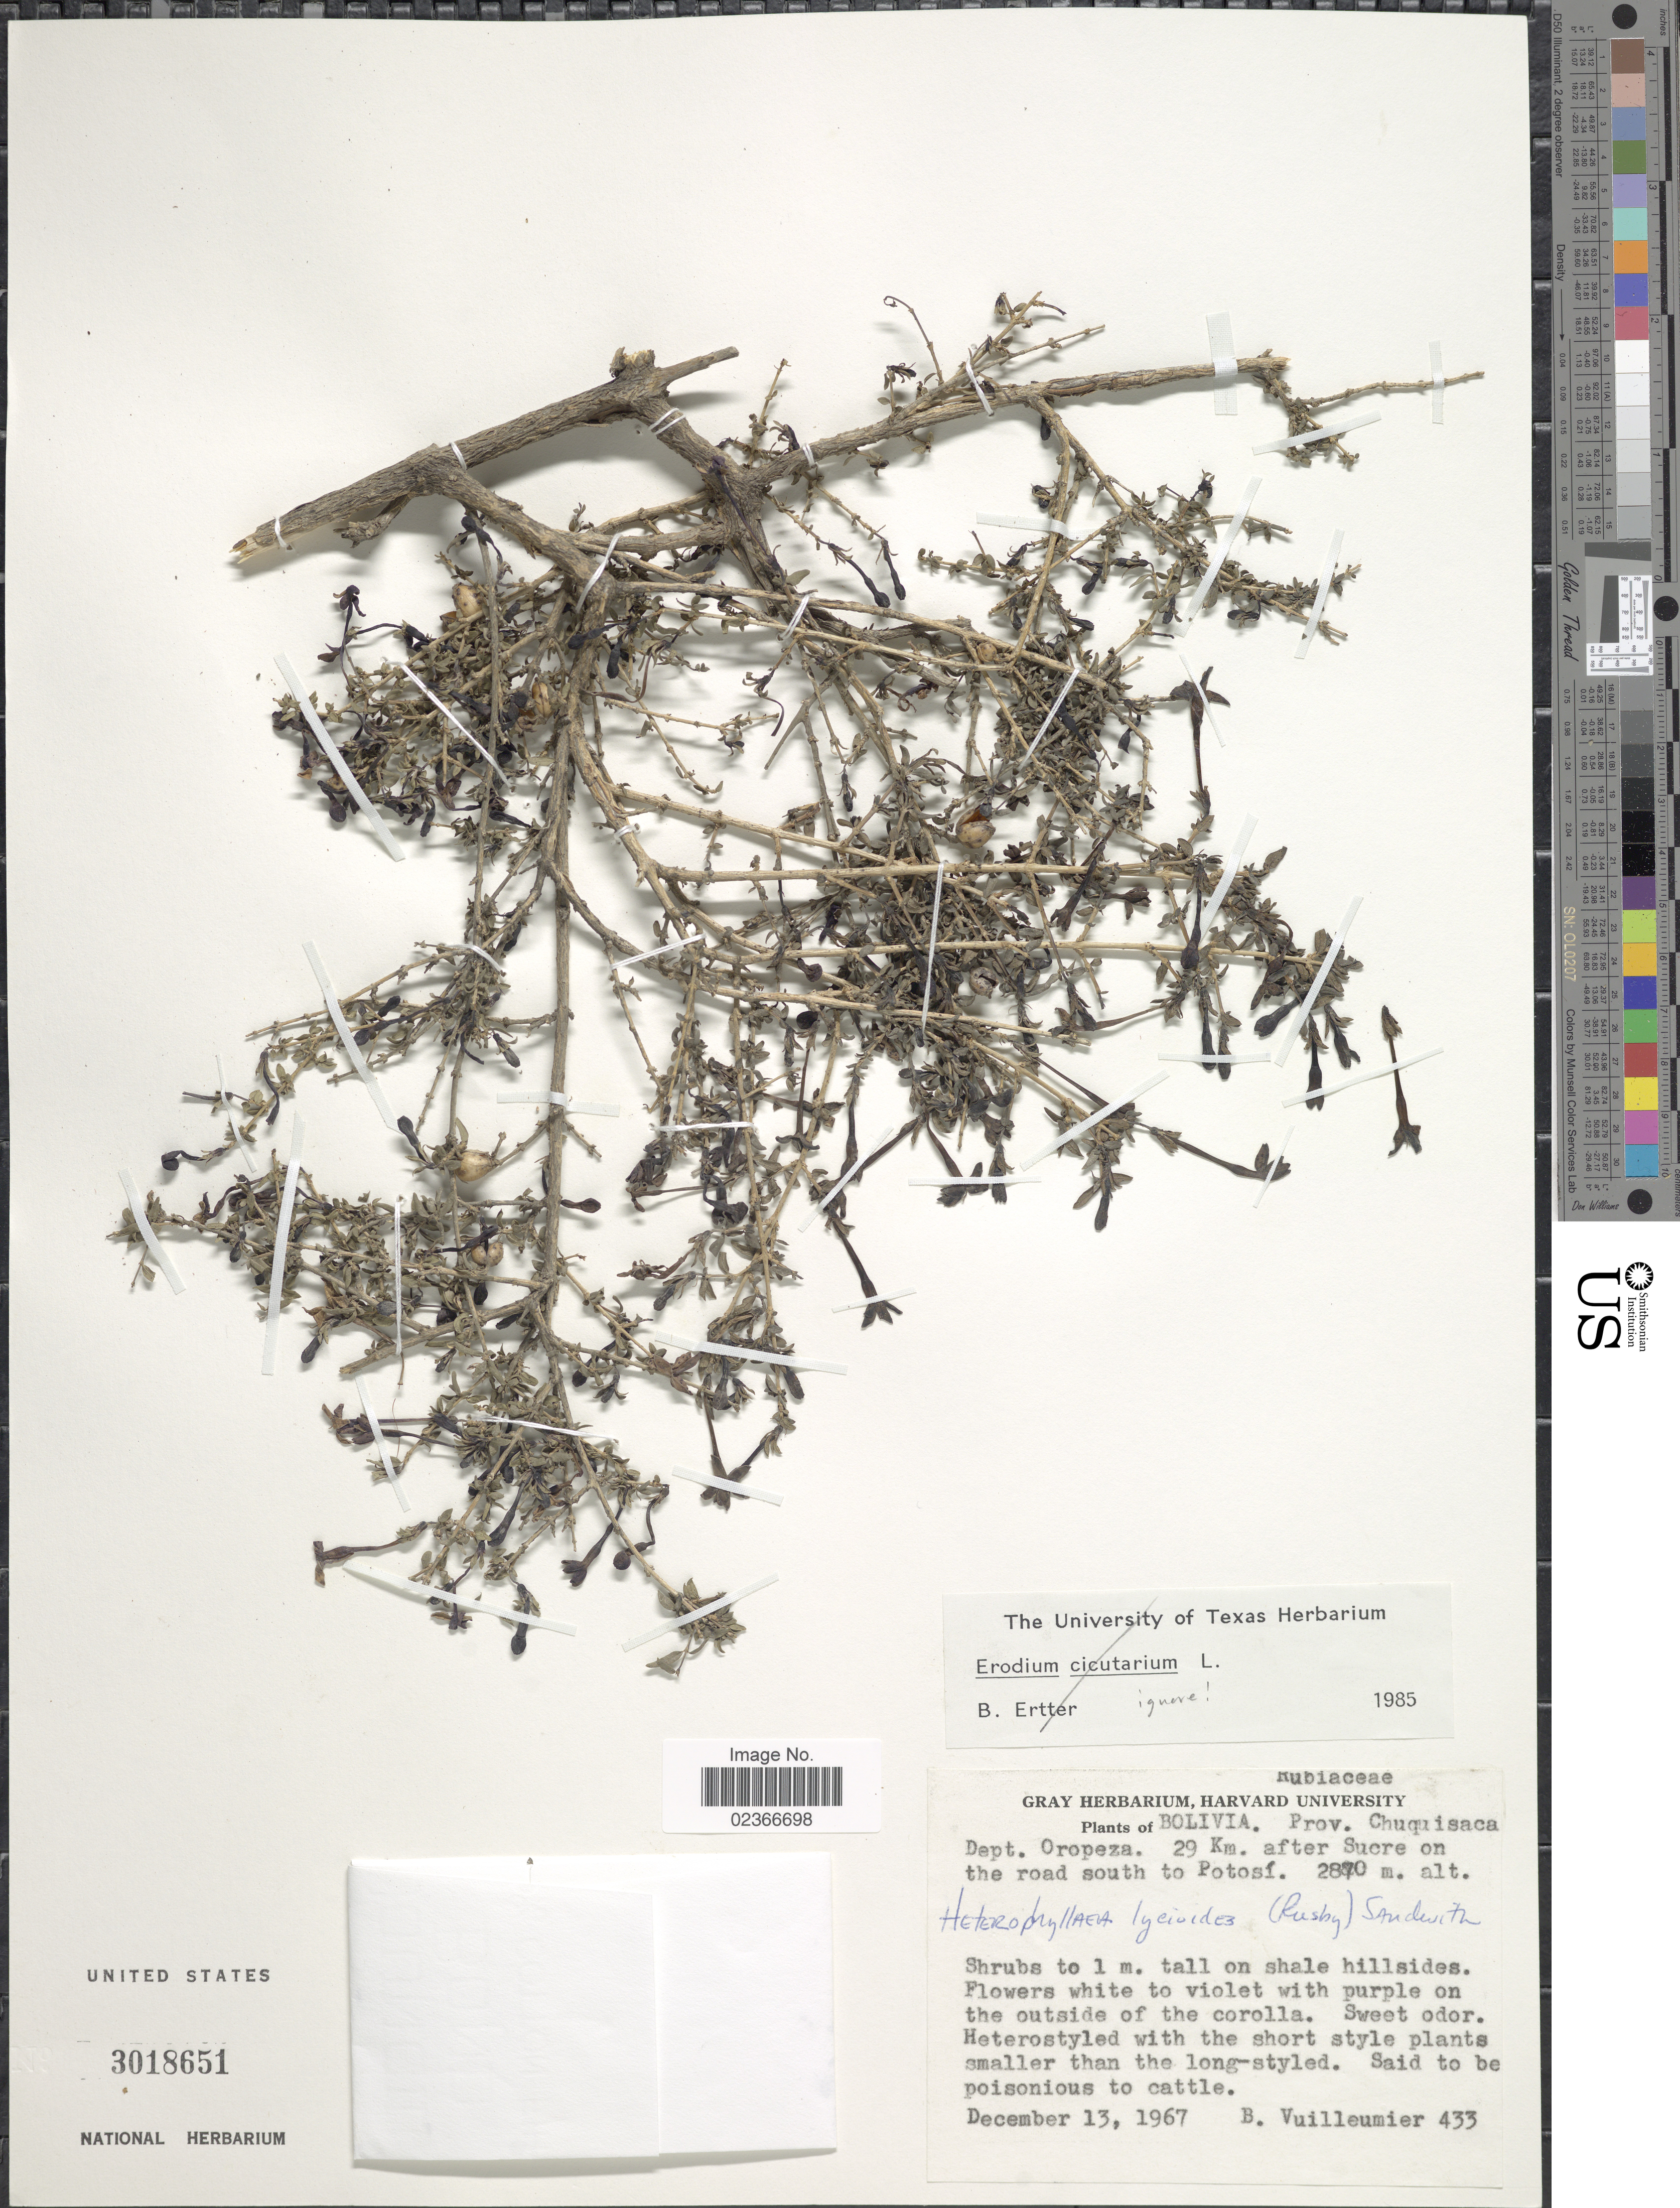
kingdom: Plantae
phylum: Tracheophyta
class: Magnoliopsida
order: Gentianales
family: Rubiaceae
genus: Heterophyllaea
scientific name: Heterophyllaea lycioides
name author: (Rusby) Sandwith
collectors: B. Vuilleumier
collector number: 433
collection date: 1967-12-13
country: Bolivia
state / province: Chuquisaca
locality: Dept. Oropeza. 29 Km. after Sucre on the road to Potosi.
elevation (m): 2870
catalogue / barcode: US 3018651